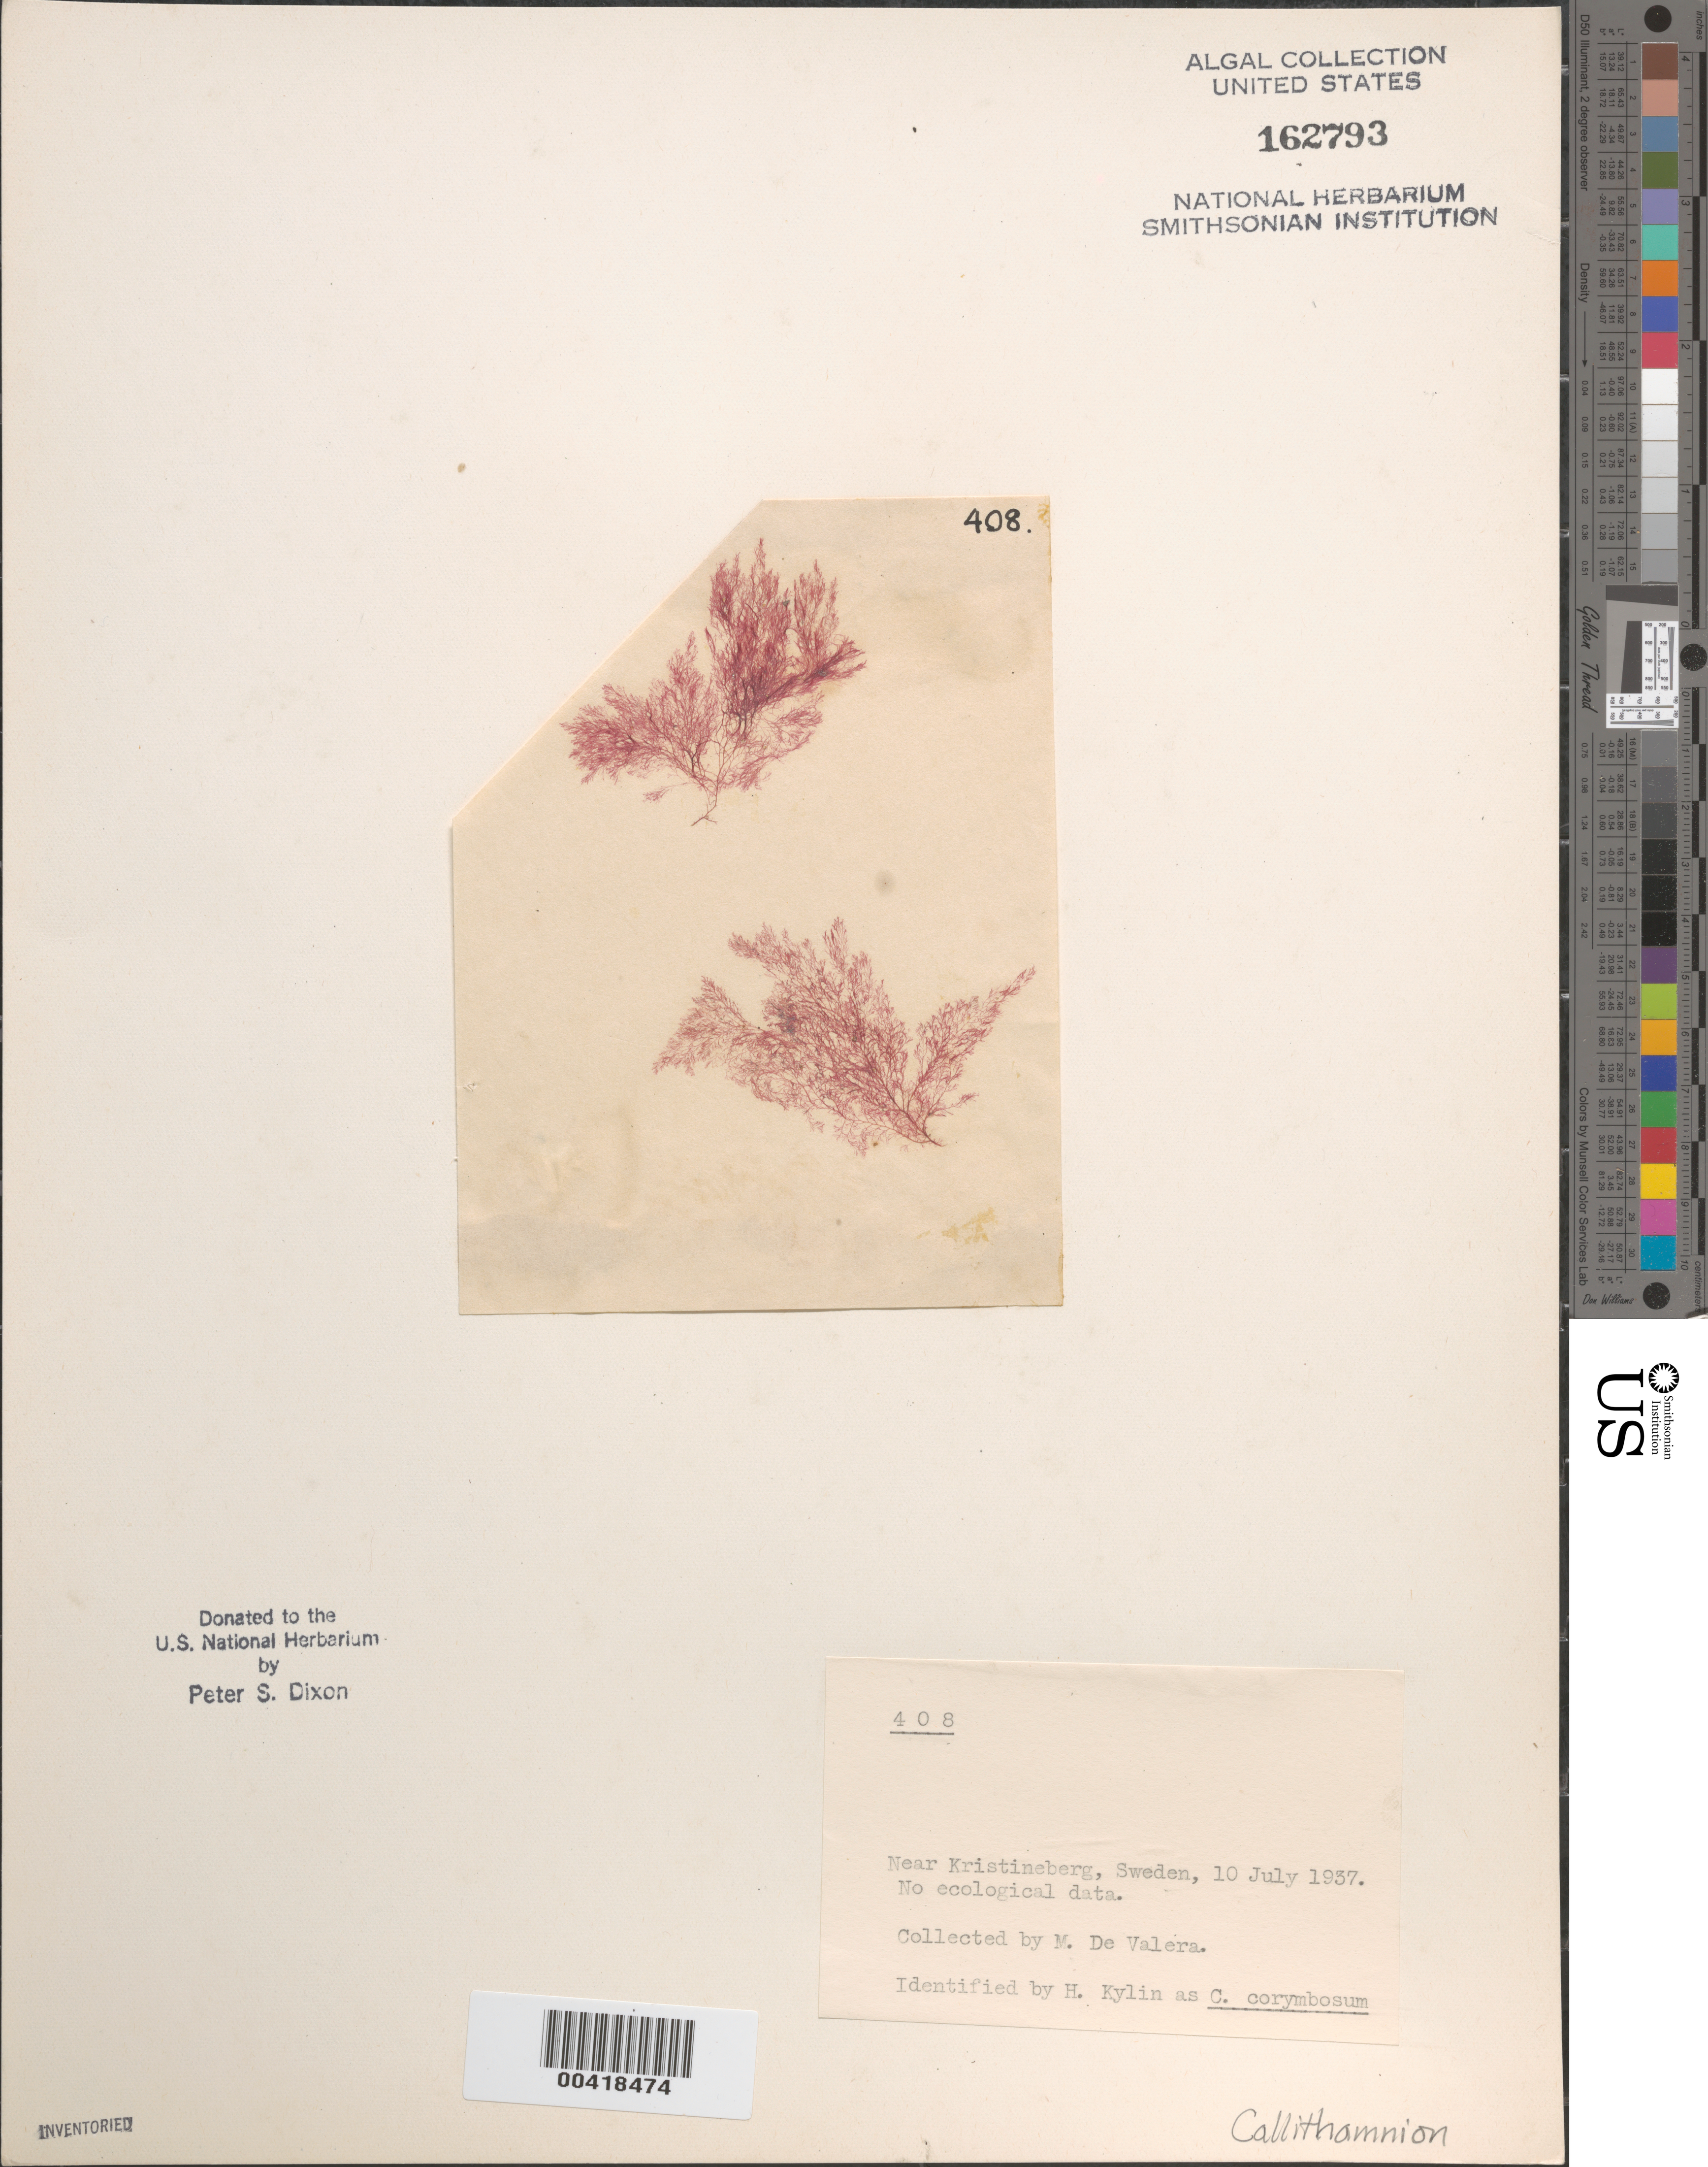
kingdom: Plantae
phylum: Rhodophyta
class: Florideophyceae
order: Ceramiales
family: Callithamniaceae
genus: Callithamnion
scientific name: Callithamnion sp.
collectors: M. De Valera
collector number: PSD 408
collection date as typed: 10 Jul 1937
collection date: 1937-07-10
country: Sweden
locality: Near kristineburg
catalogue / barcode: US 162793